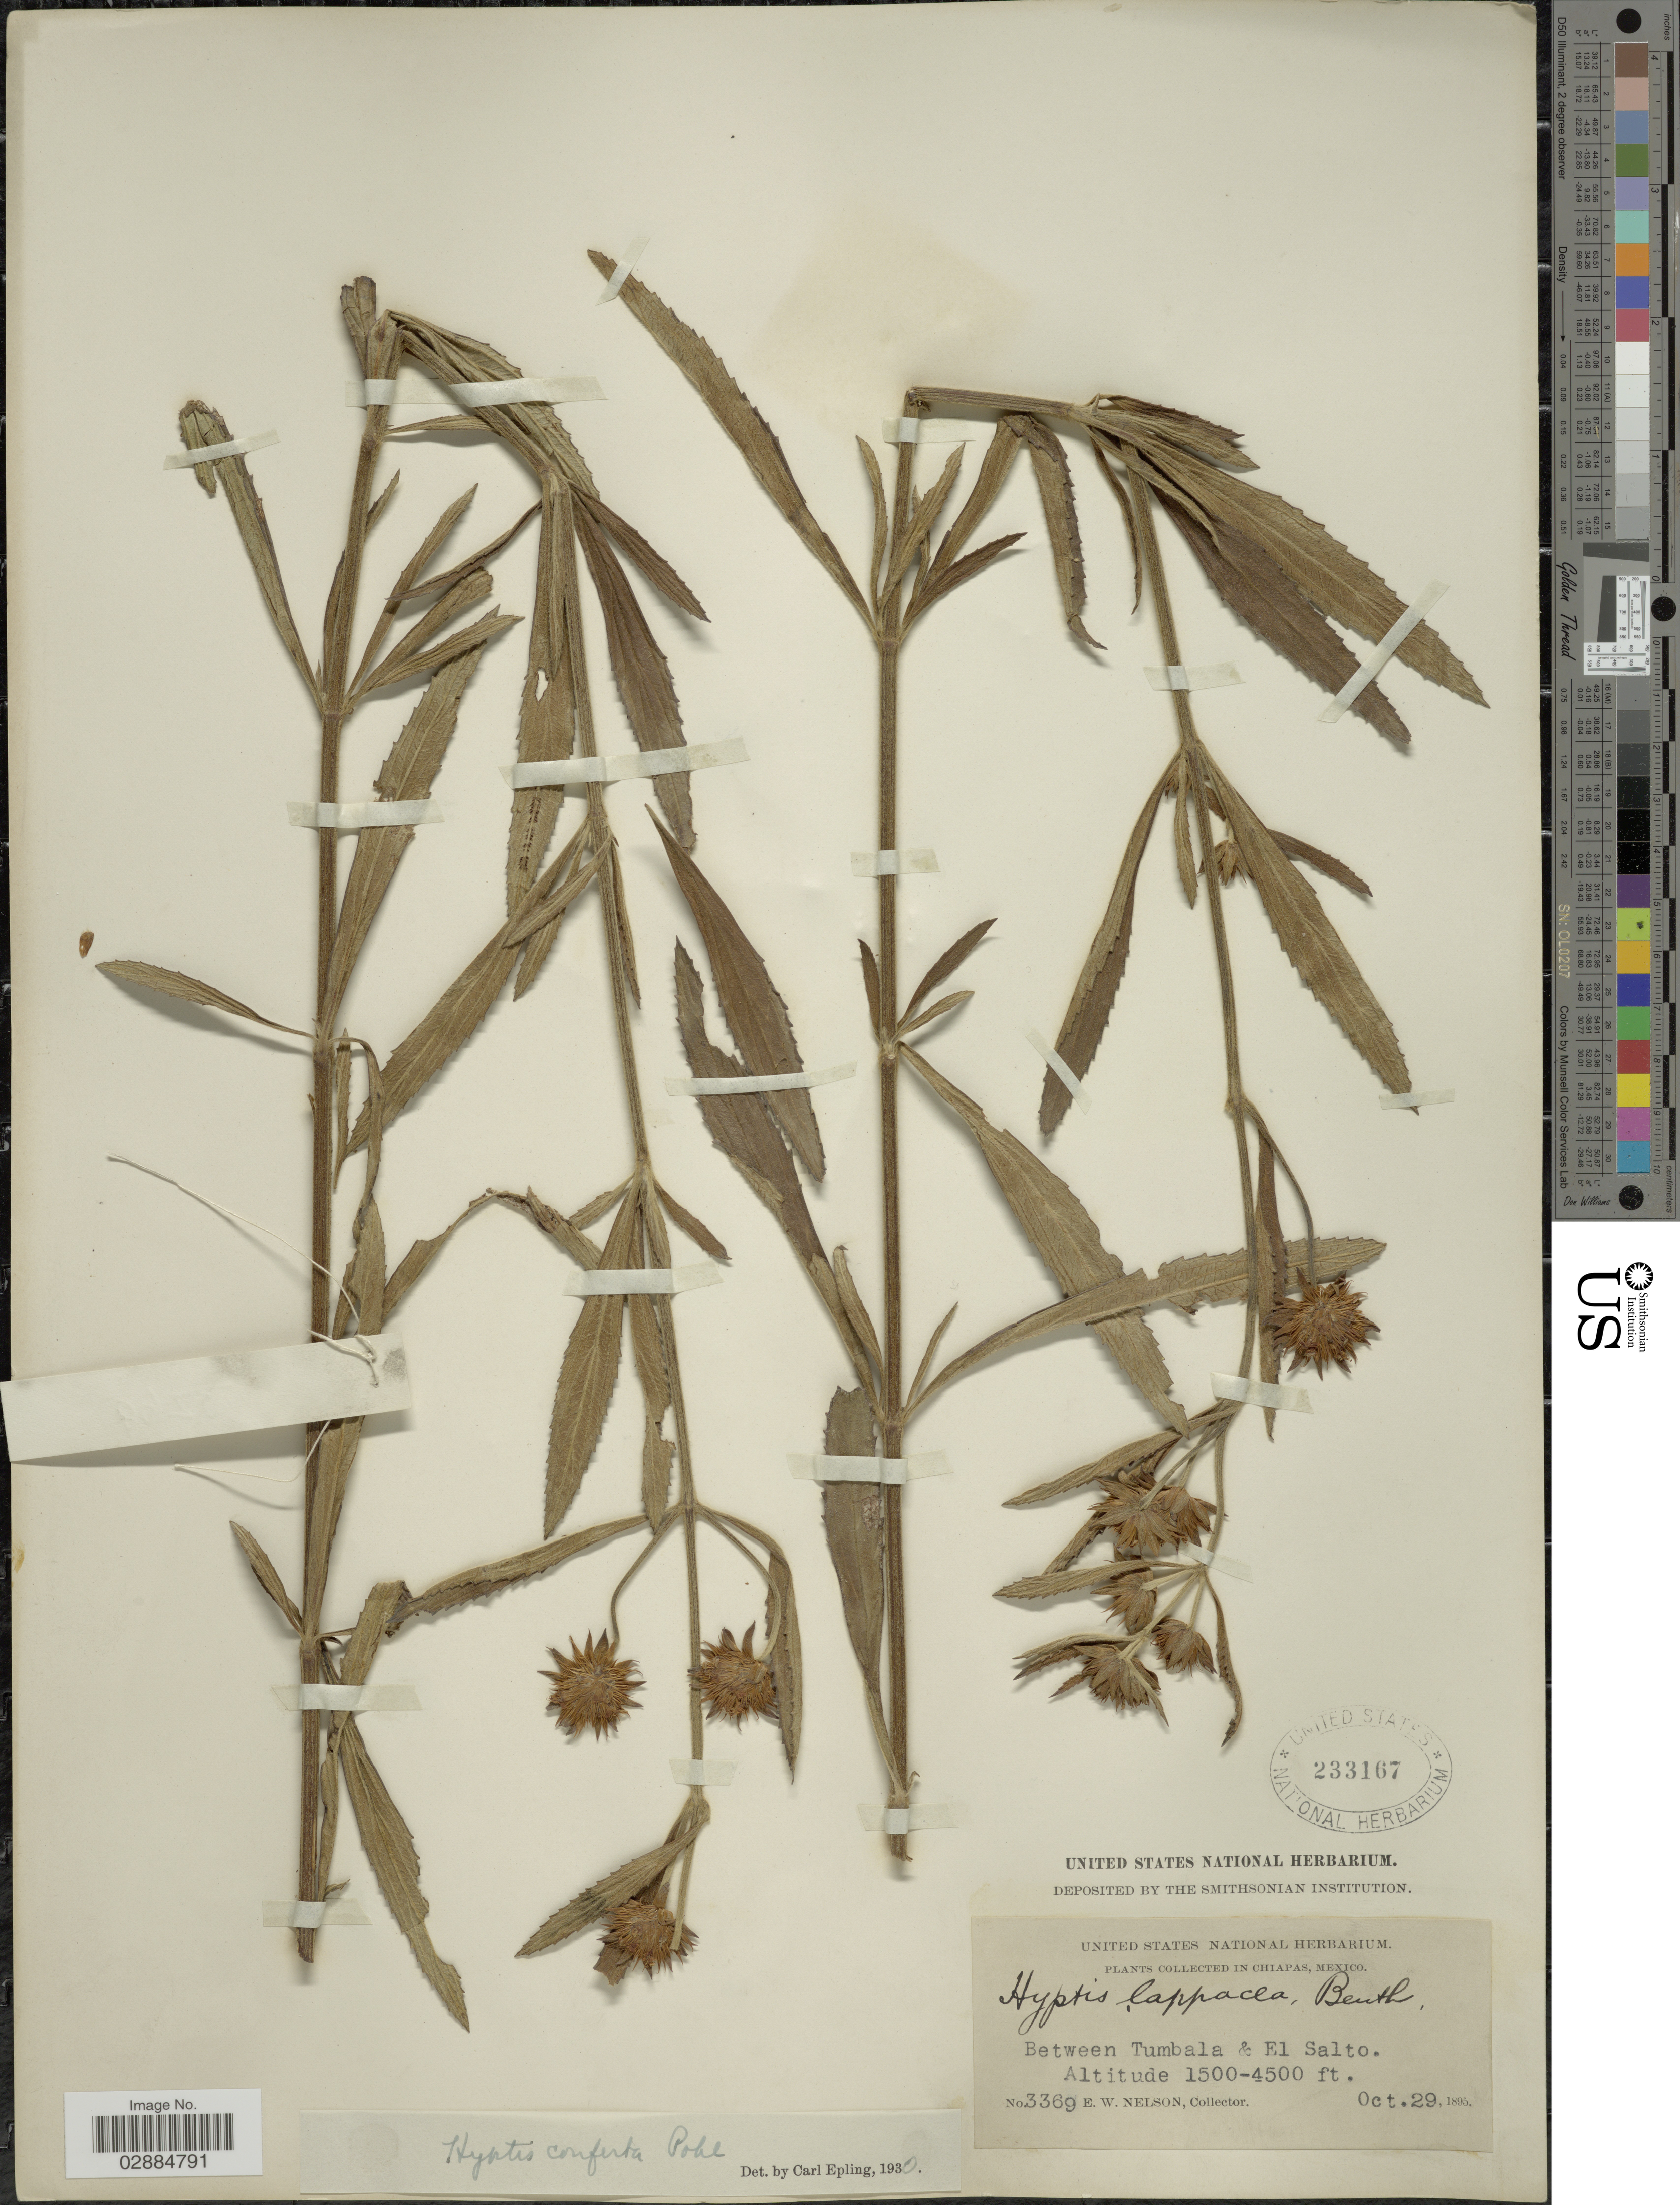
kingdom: Plantae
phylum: Tracheophyta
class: Magnoliopsida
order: Lamiales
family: Lamiaceae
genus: Hyptis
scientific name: Hyptis conferta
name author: Pohl ex Benth.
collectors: E. W. Nelson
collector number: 3369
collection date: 1895-10-29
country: Mexico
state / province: Chiapas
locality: Between Tumbala & El Salto.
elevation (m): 457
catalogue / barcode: US 233167